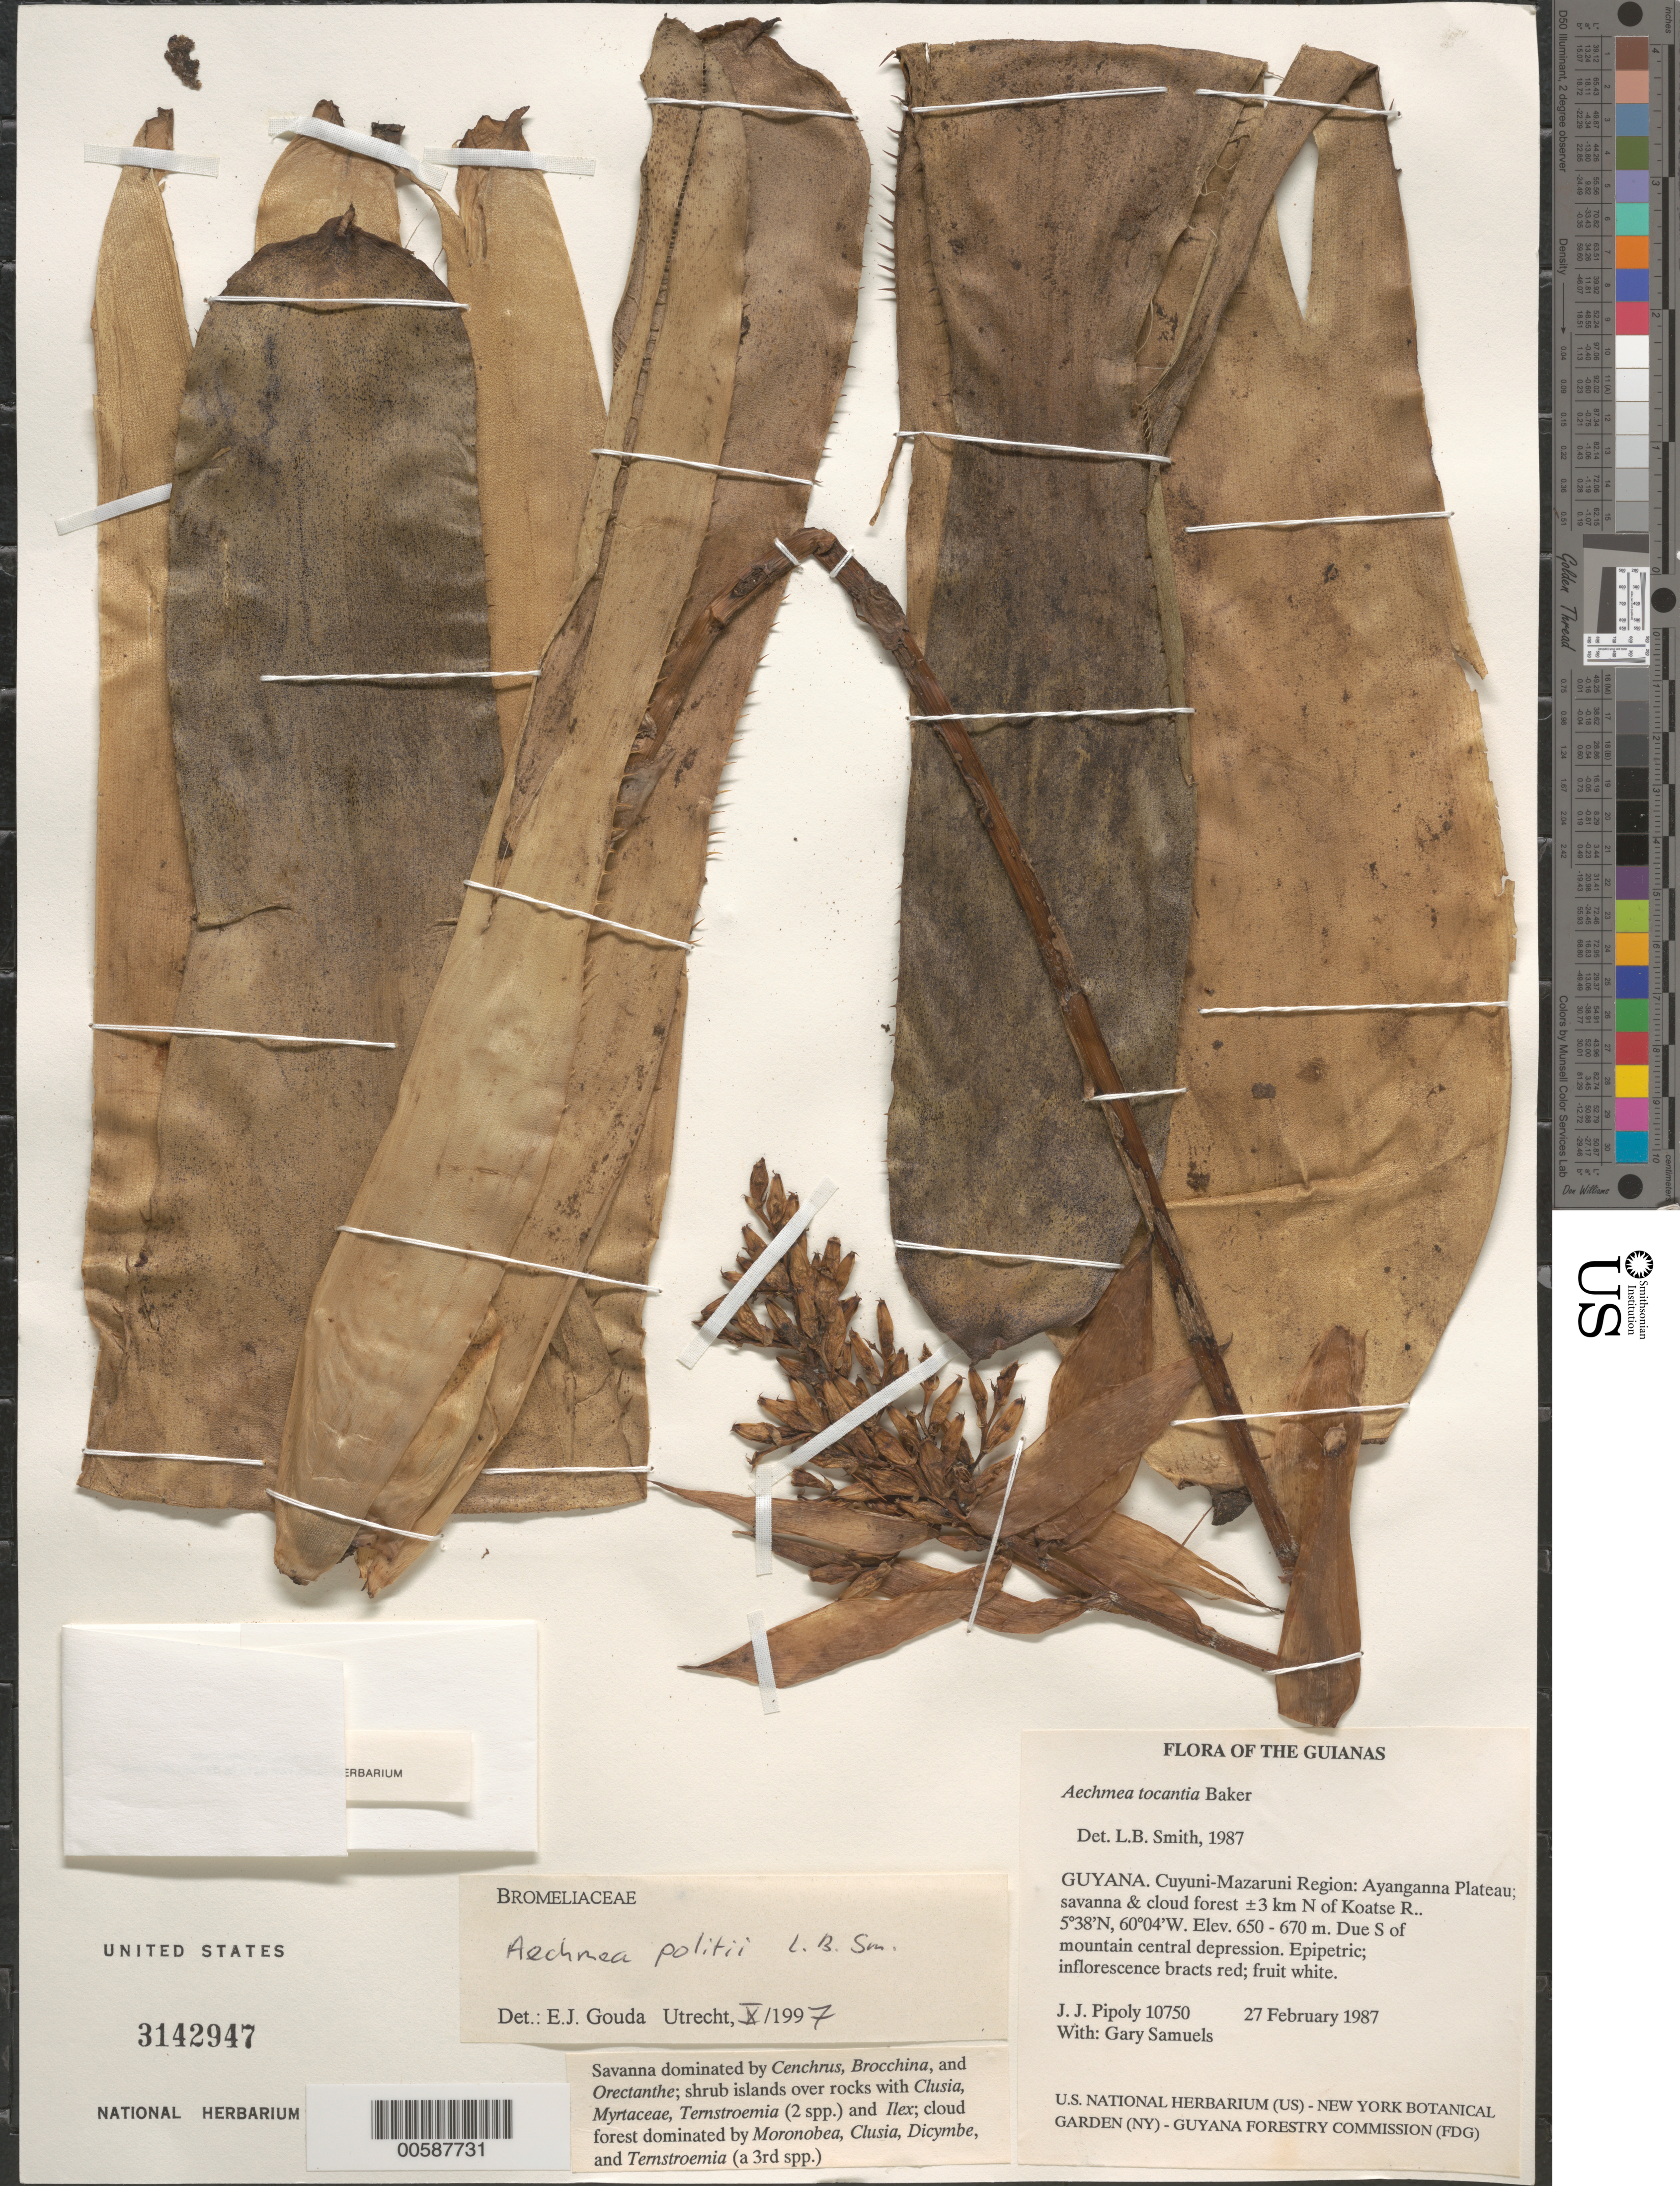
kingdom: Plantae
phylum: Tracheophyta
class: Liliopsida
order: Poales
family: Bromeliaceae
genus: Aechmea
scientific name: Aechmea politii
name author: L.B. Sm.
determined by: Gouda, E. J.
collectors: J. J. Pipoly & G. Bacchus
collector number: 10750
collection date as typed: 27 February 1987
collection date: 1987-02-27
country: Guyana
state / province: Cuyuni-Mazaruni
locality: Ayanganna Plateau; ±3 km N of Koatse R, due S of mountain central depression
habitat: Savanna and cloud forest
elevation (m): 650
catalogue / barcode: US 3142947